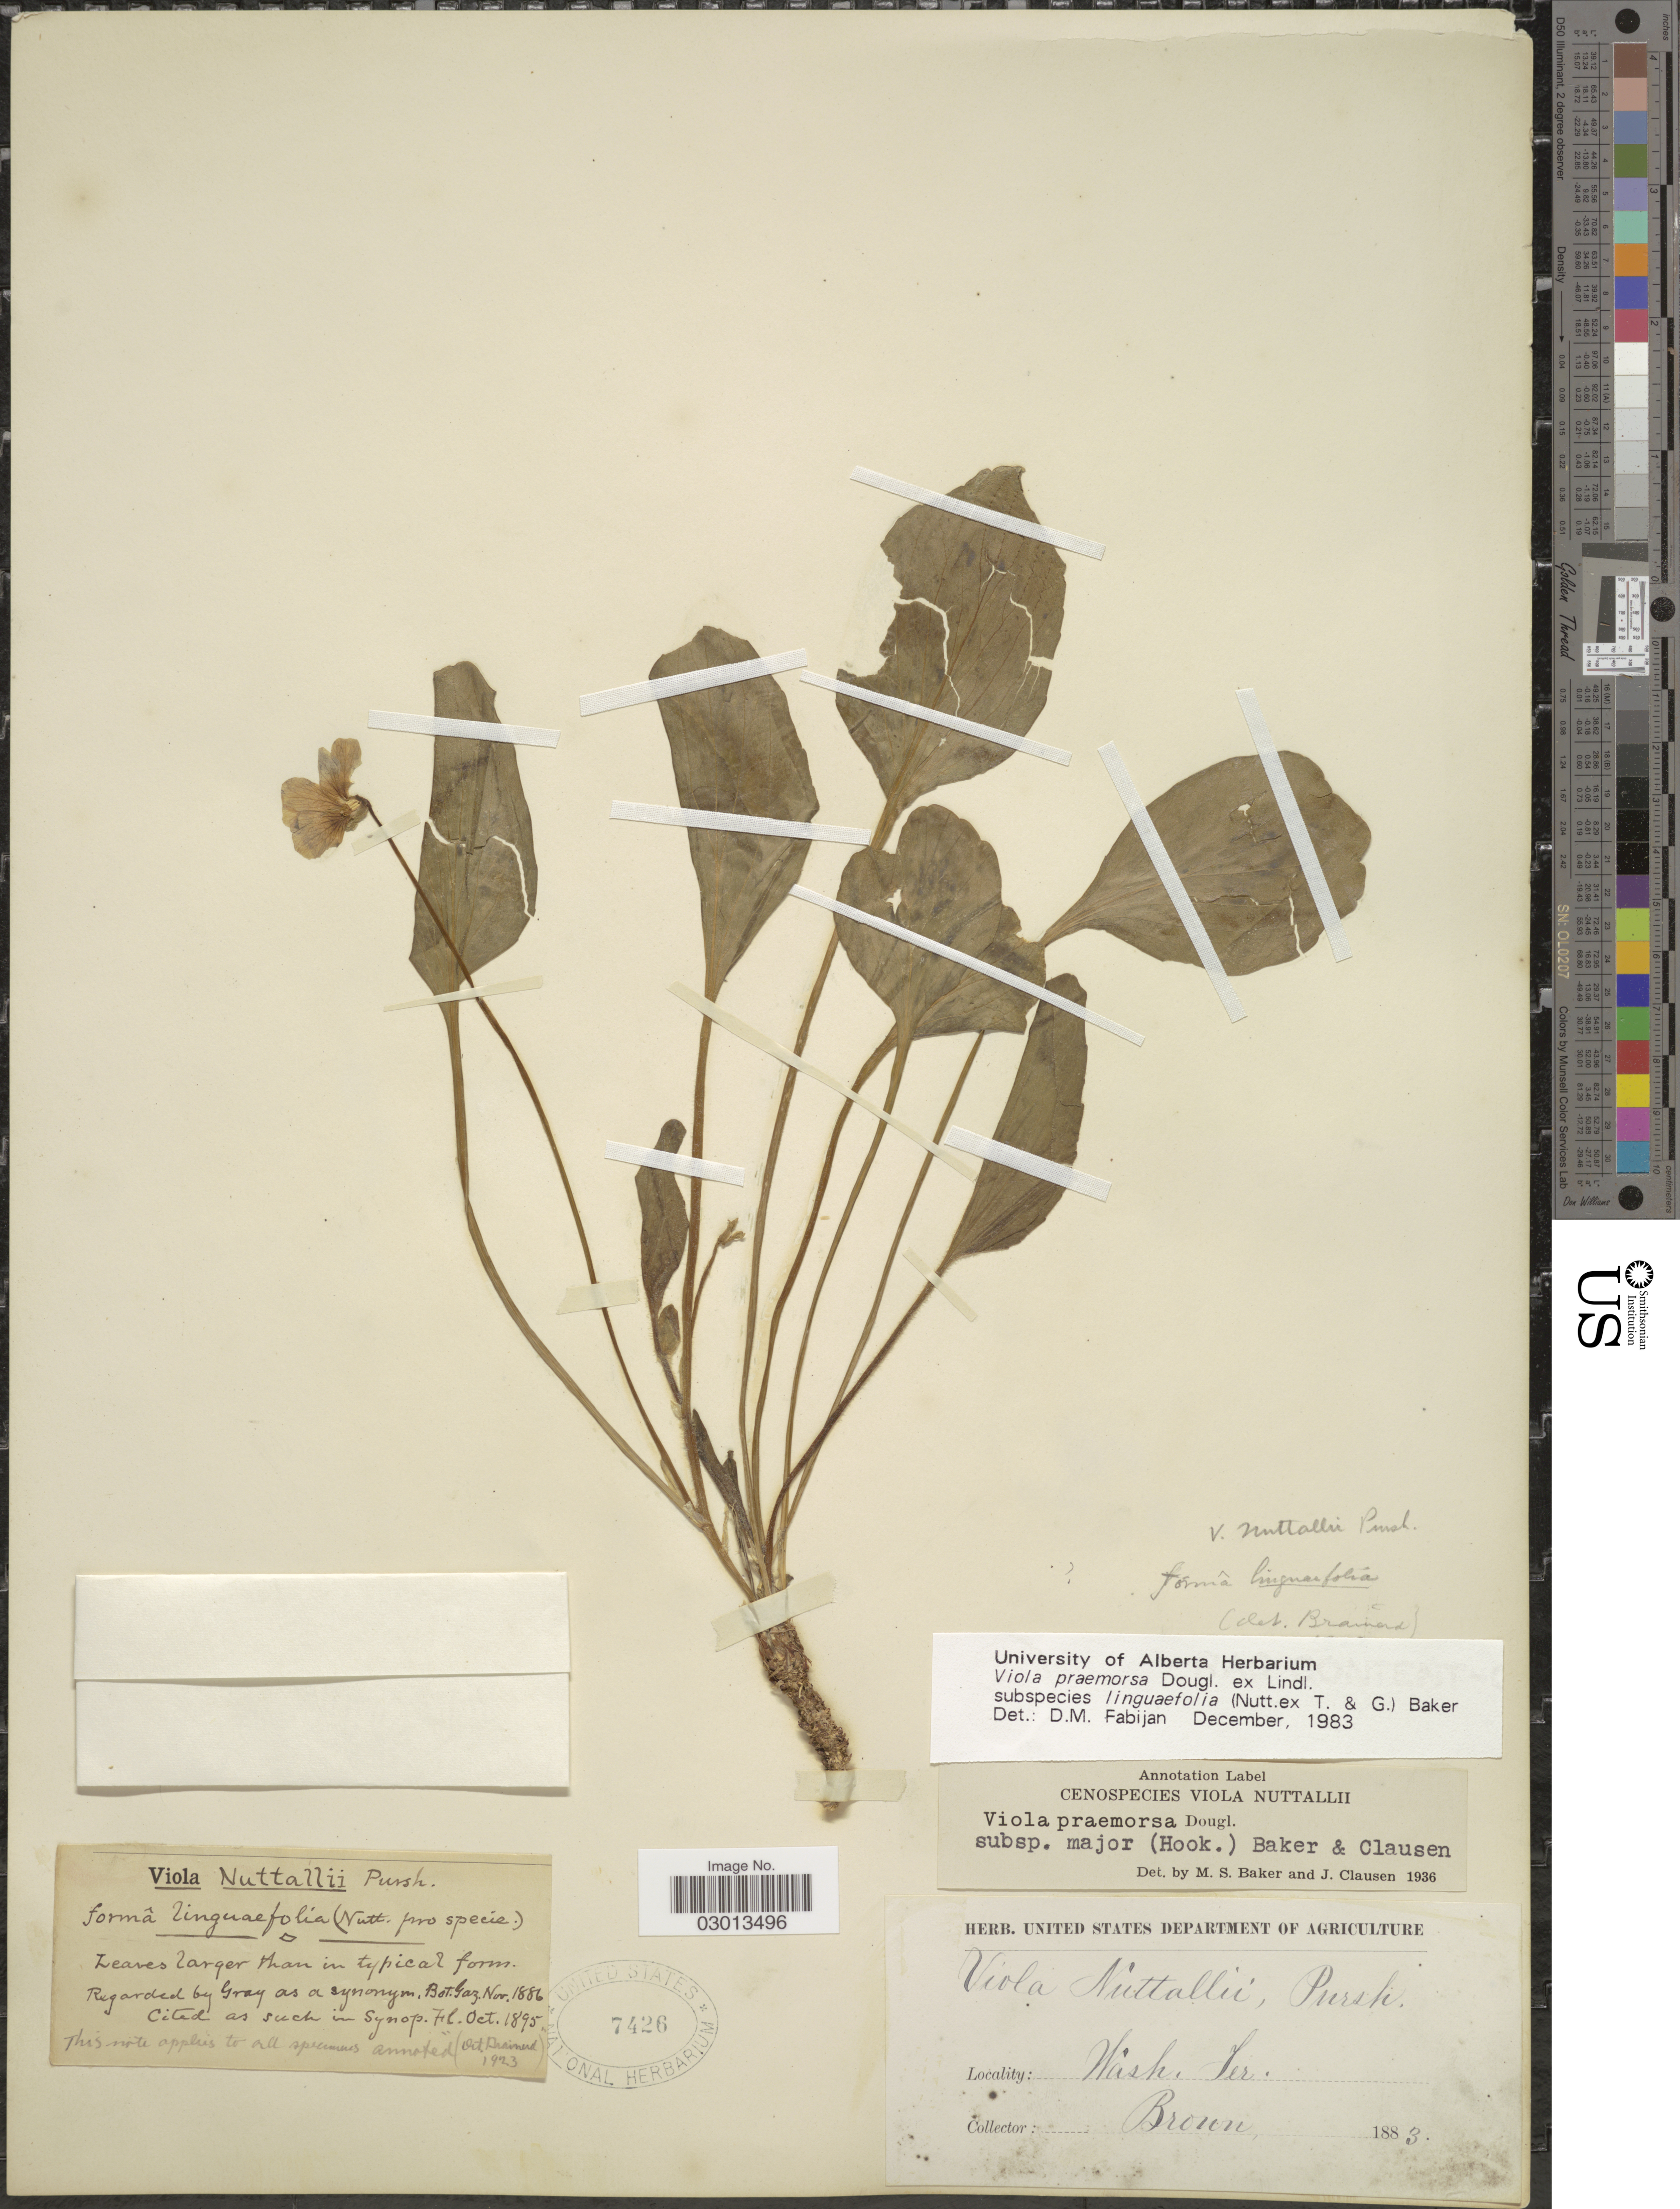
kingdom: Plantae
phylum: Tracheophyta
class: Magnoliopsida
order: Malpighiales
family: Violaceae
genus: Viola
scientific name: Viola praemorsa subsp. linguifolia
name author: (Nutt.) M.S. Baker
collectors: -- Brown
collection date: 1883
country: United States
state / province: Washington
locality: Wash. Ter.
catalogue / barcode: US 7426